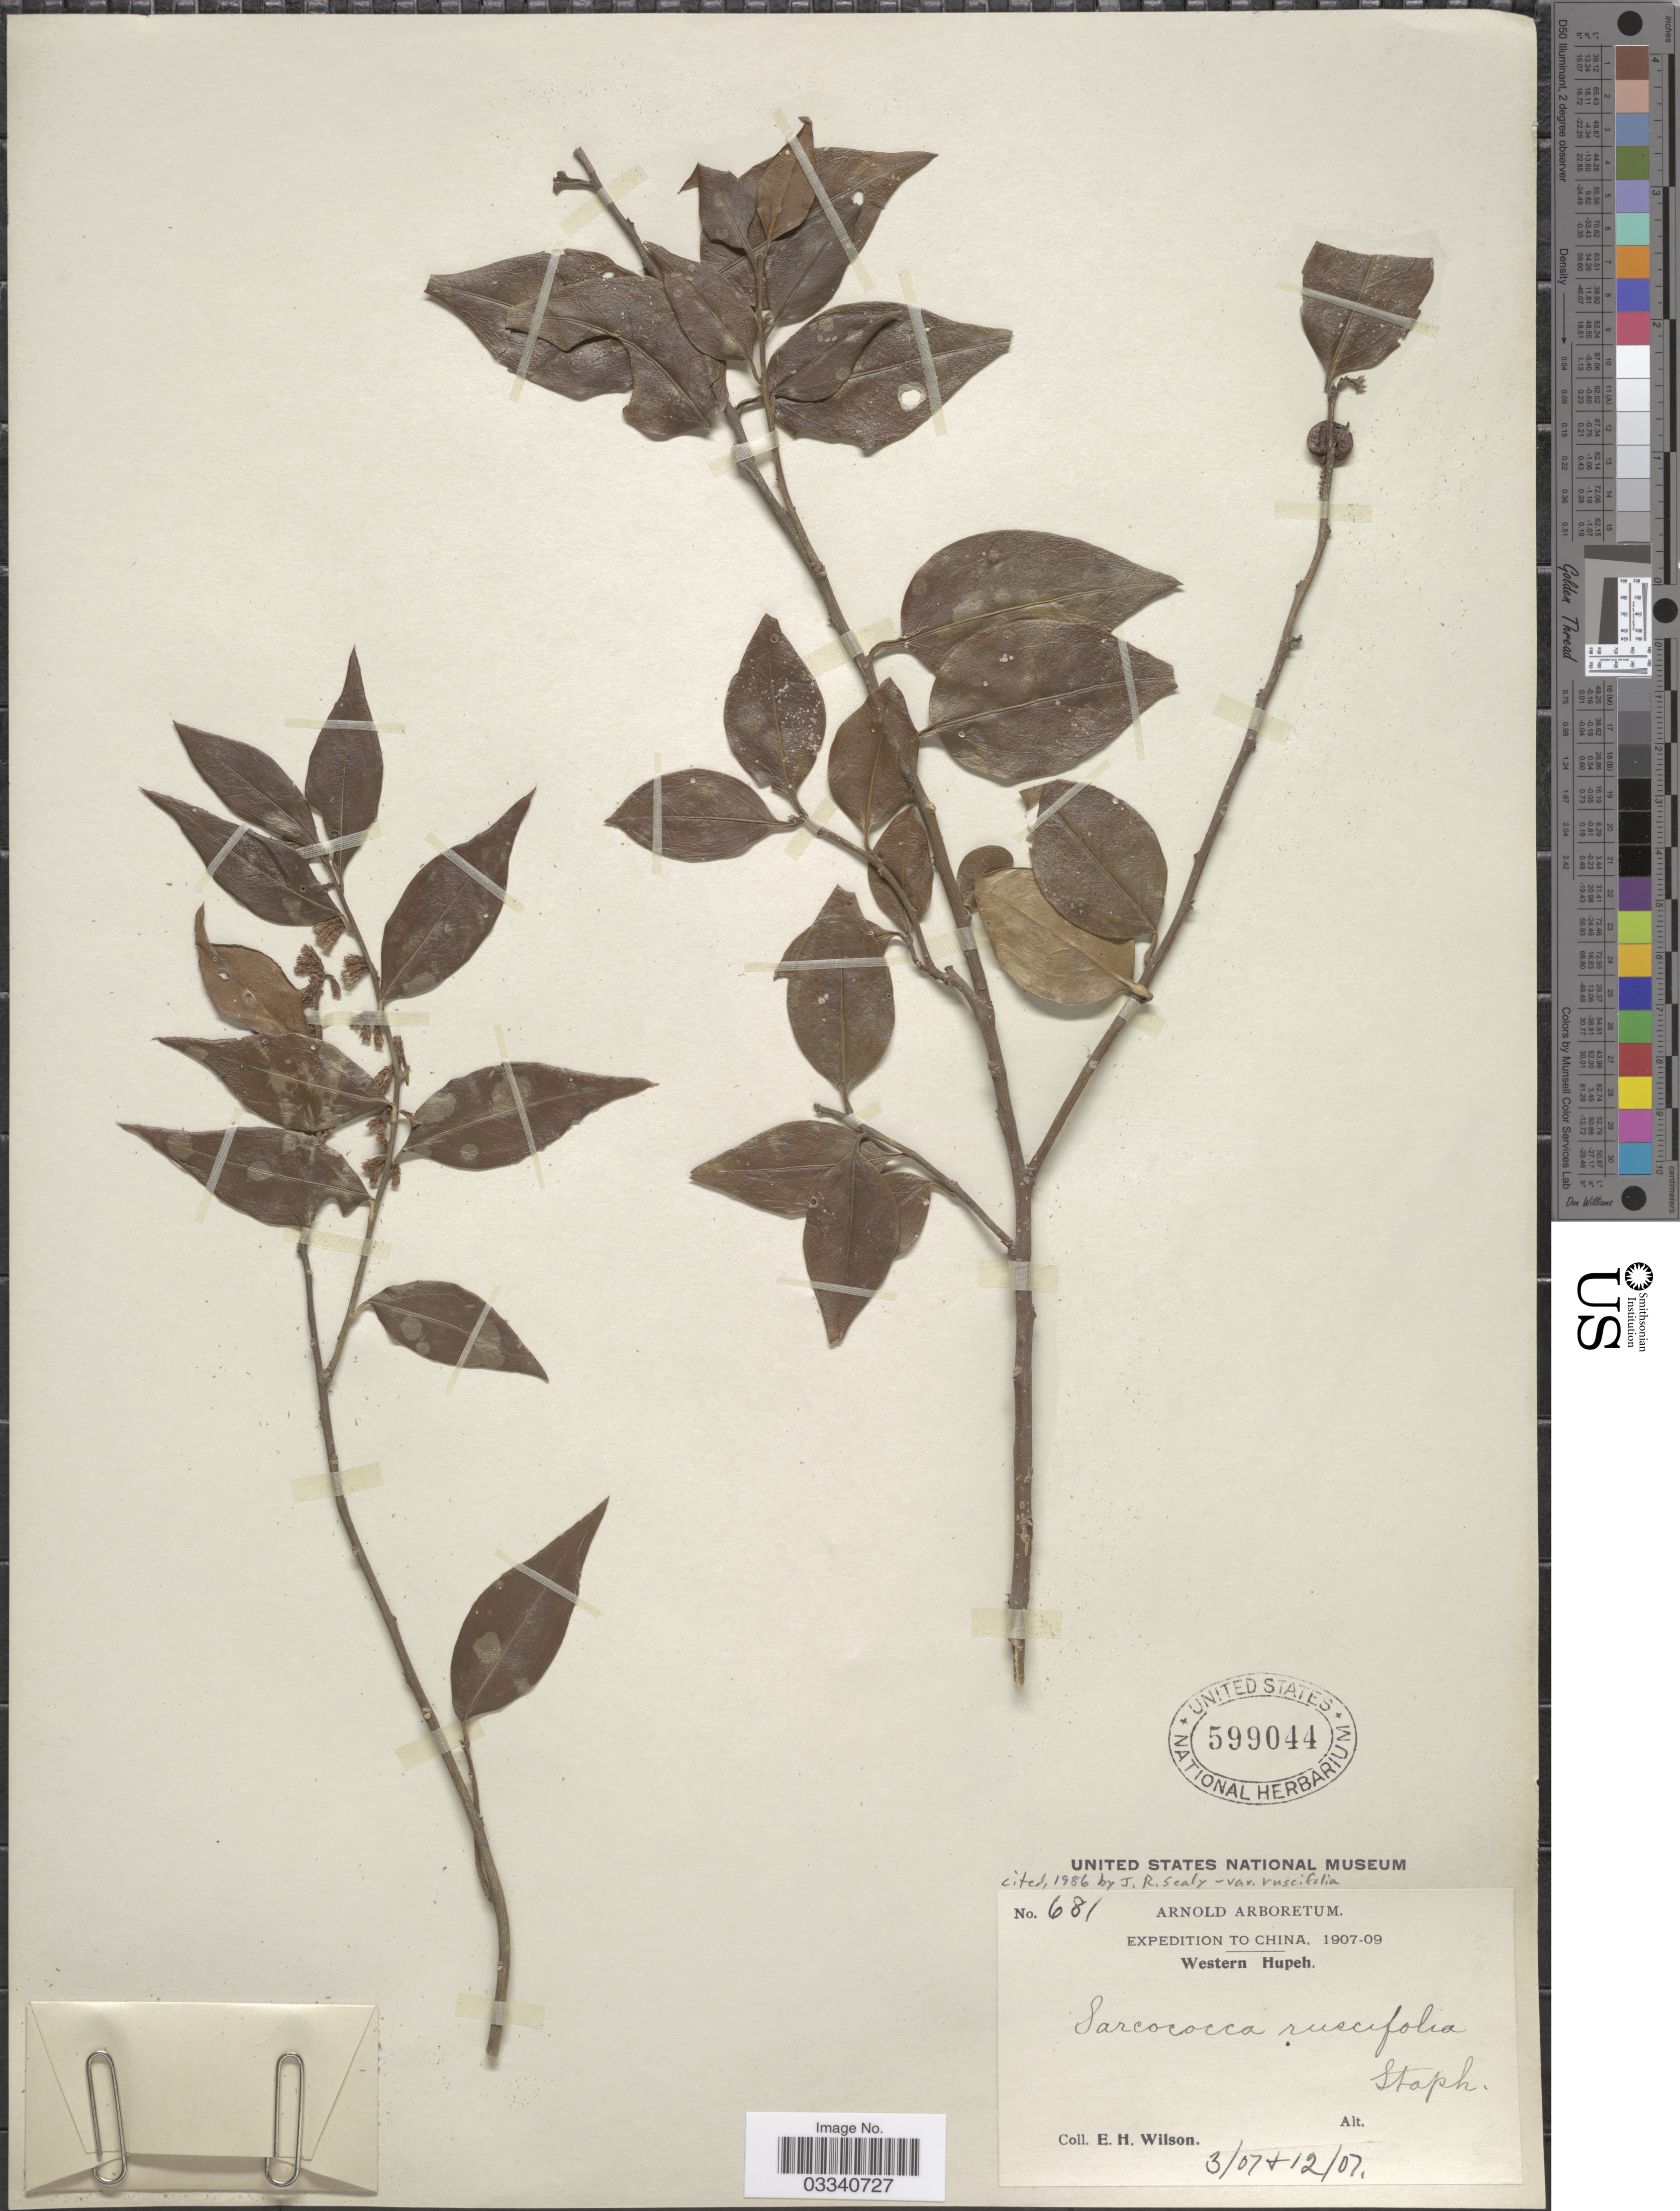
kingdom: Plantae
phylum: Tracheophyta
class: Magnoliopsida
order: Buxales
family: Buxaceae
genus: Sarcococca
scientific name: Sarcococca ruscifolia var. ruscifolia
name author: Stapf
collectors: E. Wilson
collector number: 681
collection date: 1907-03/1907-12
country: China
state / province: Hubei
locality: Western Hupeh.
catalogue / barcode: US 599044